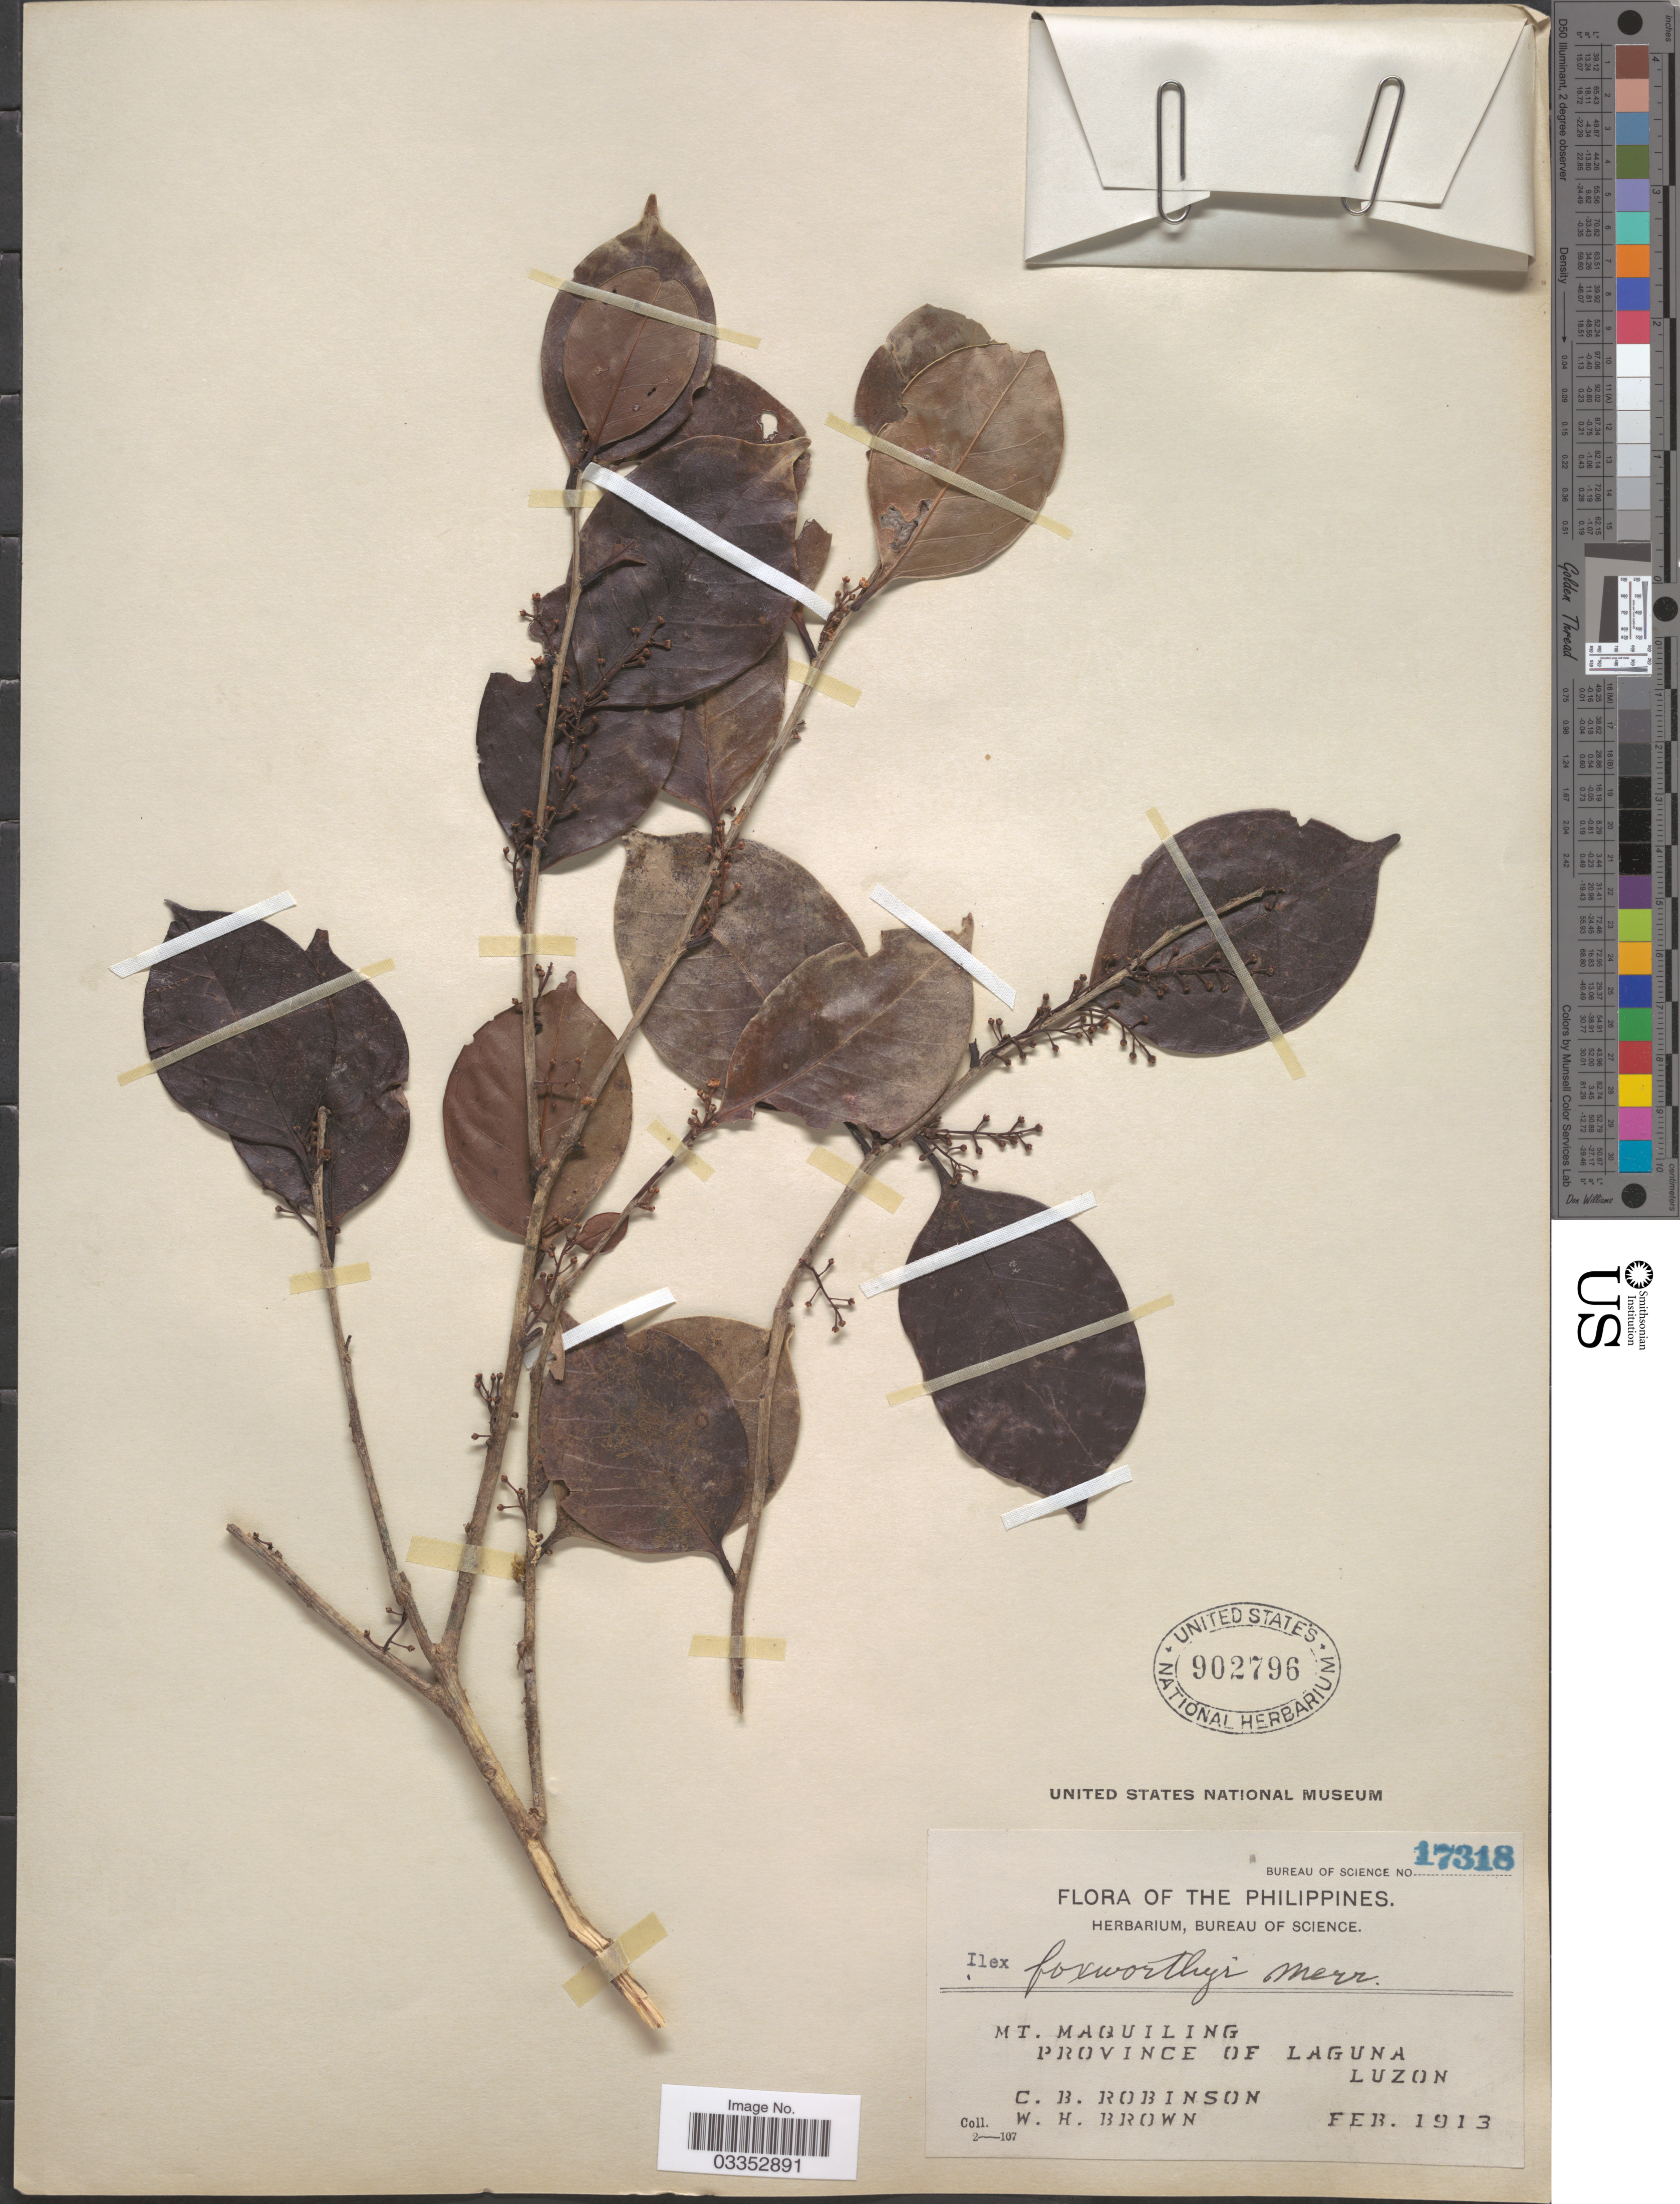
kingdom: Plantae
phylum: Tracheophyta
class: Magnoliopsida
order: Aquifoliales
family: Aquifoliaceae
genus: Ilex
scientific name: Ilex foxworthyi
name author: Merr.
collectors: C. Robinson & W. H. Brown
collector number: Bureau of Science 17318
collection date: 1913-02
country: Philippines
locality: Mt. Maquiling, Province of Laguna, Luzon.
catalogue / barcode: US 902796